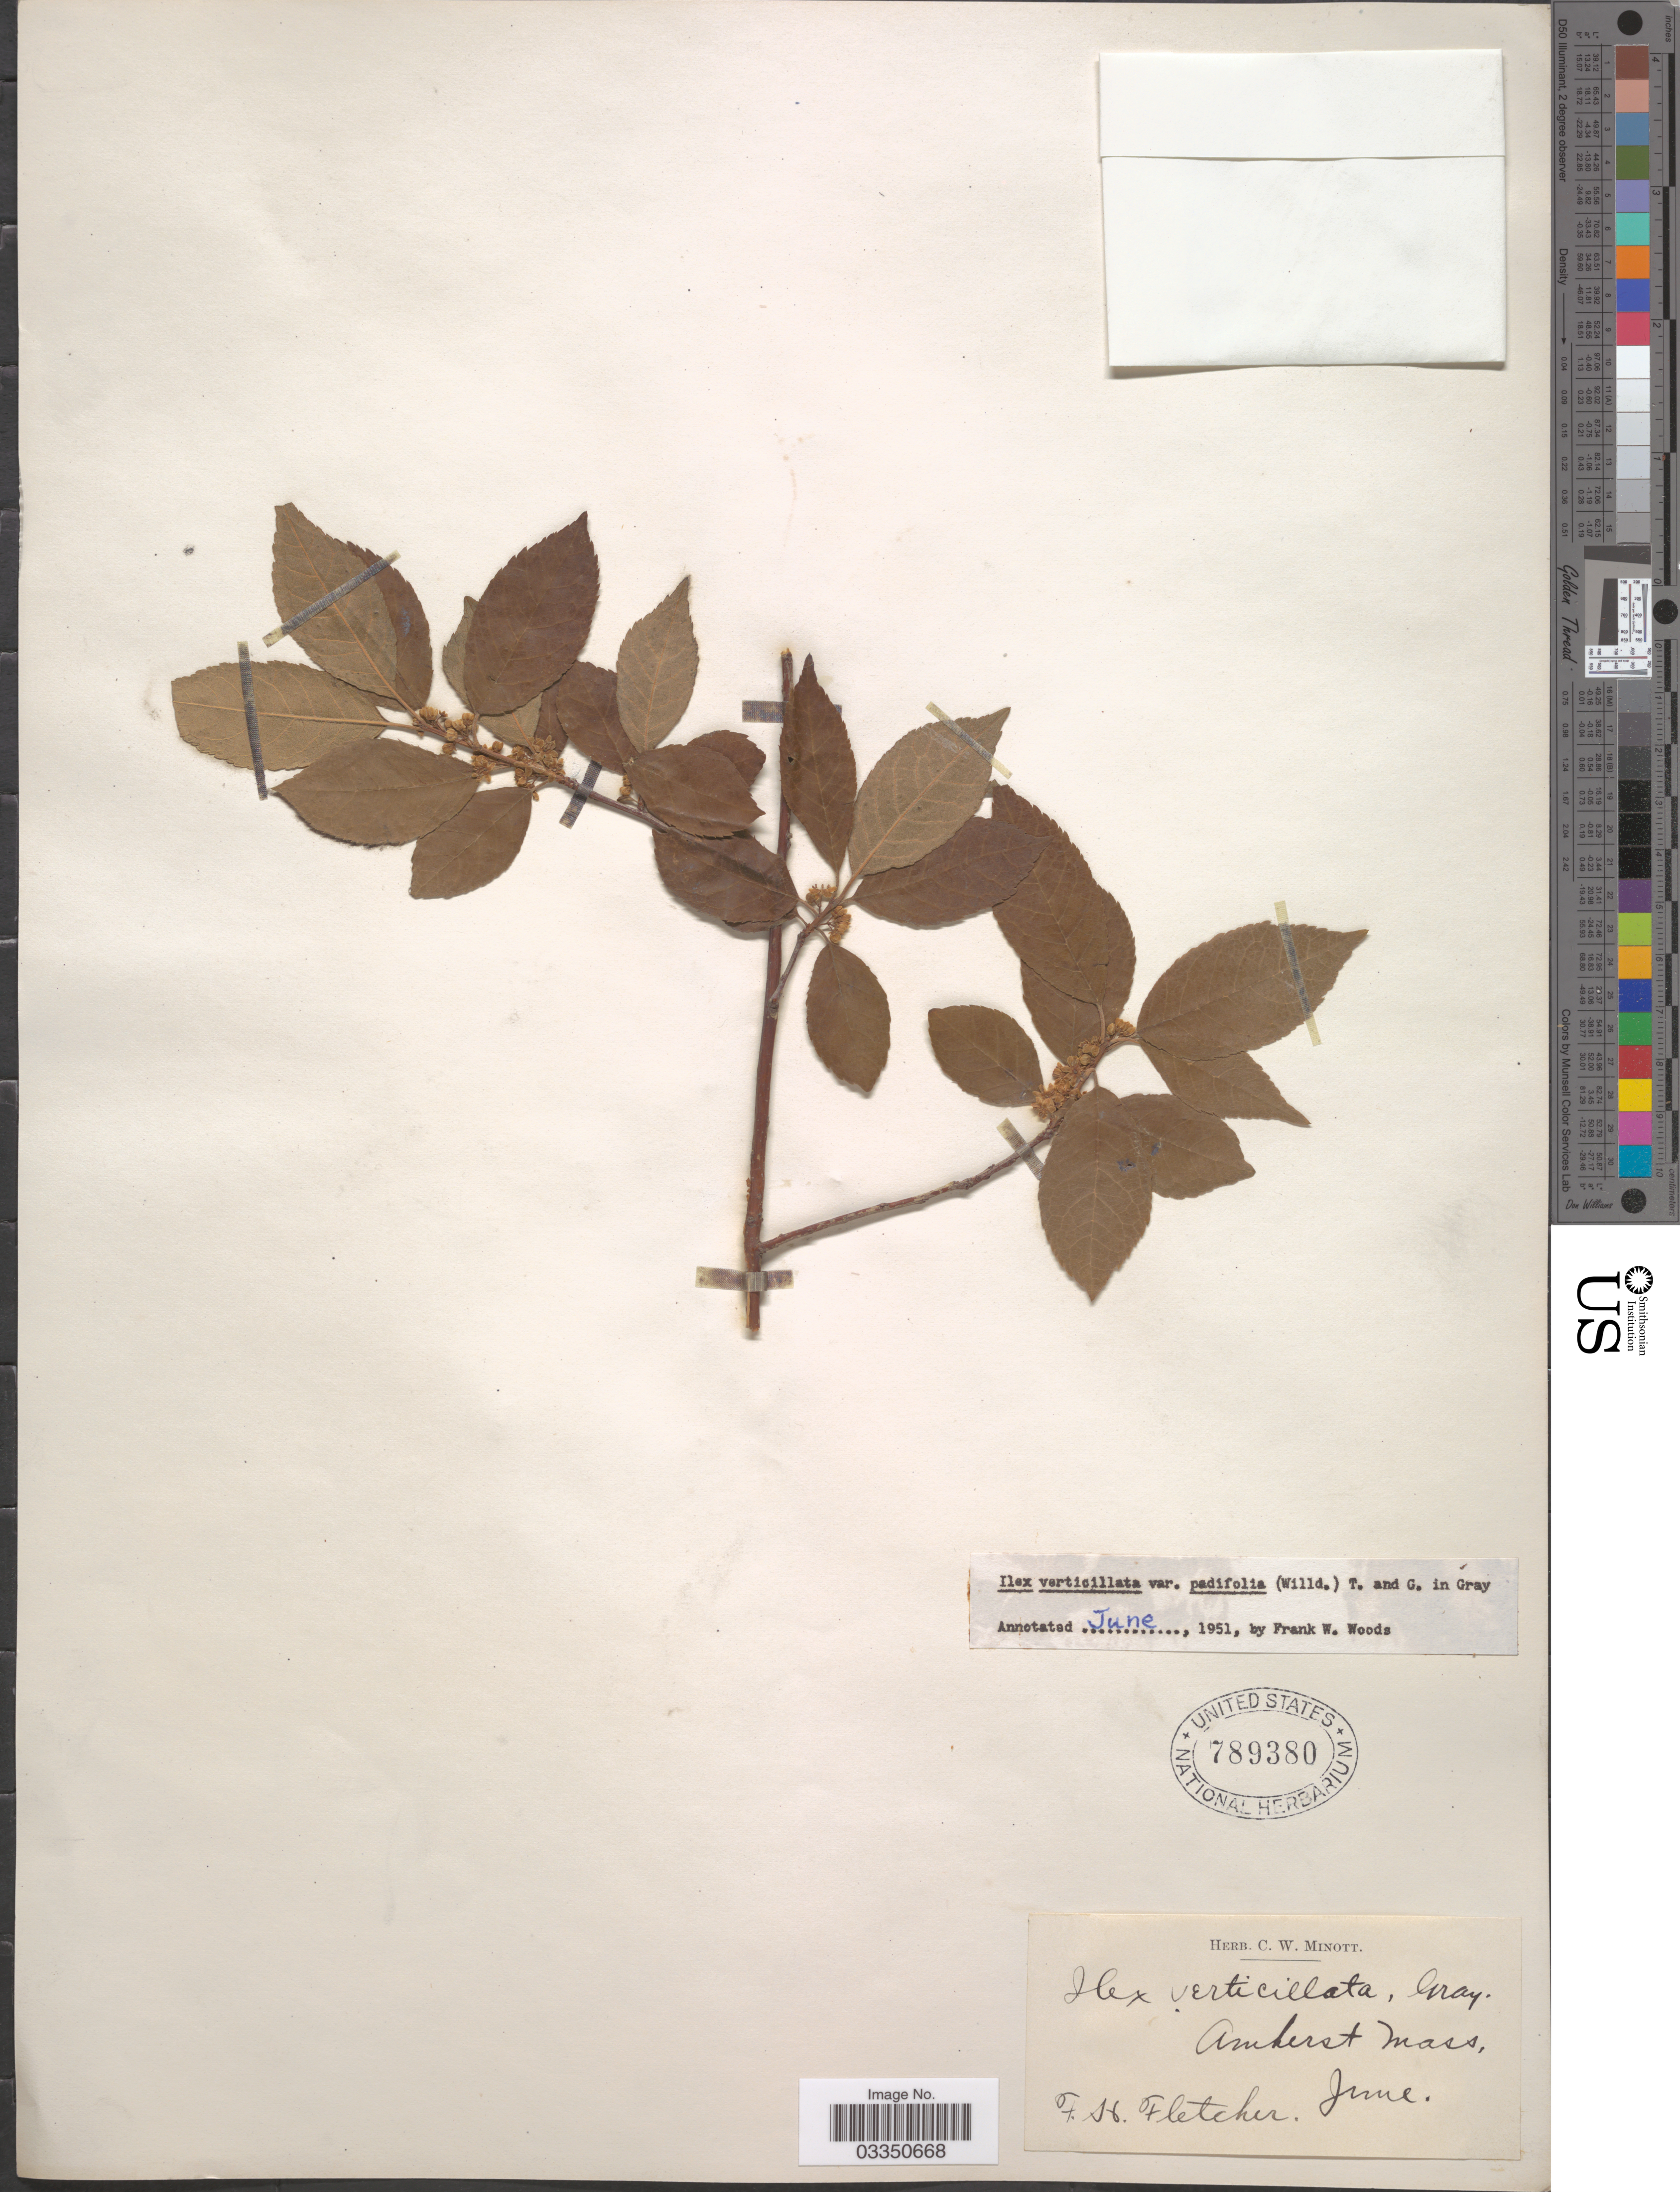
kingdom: Plantae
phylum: Tracheophyta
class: Magnoliopsida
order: Aquifoliales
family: Aquifoliaceae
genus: Ilex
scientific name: Ilex verticillata var. padifolia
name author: (Willd.) Torr. & A. Gray ex S. Watson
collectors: F. Fletcher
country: United States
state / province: Massachusetts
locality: Amherst.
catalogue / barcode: US 789380